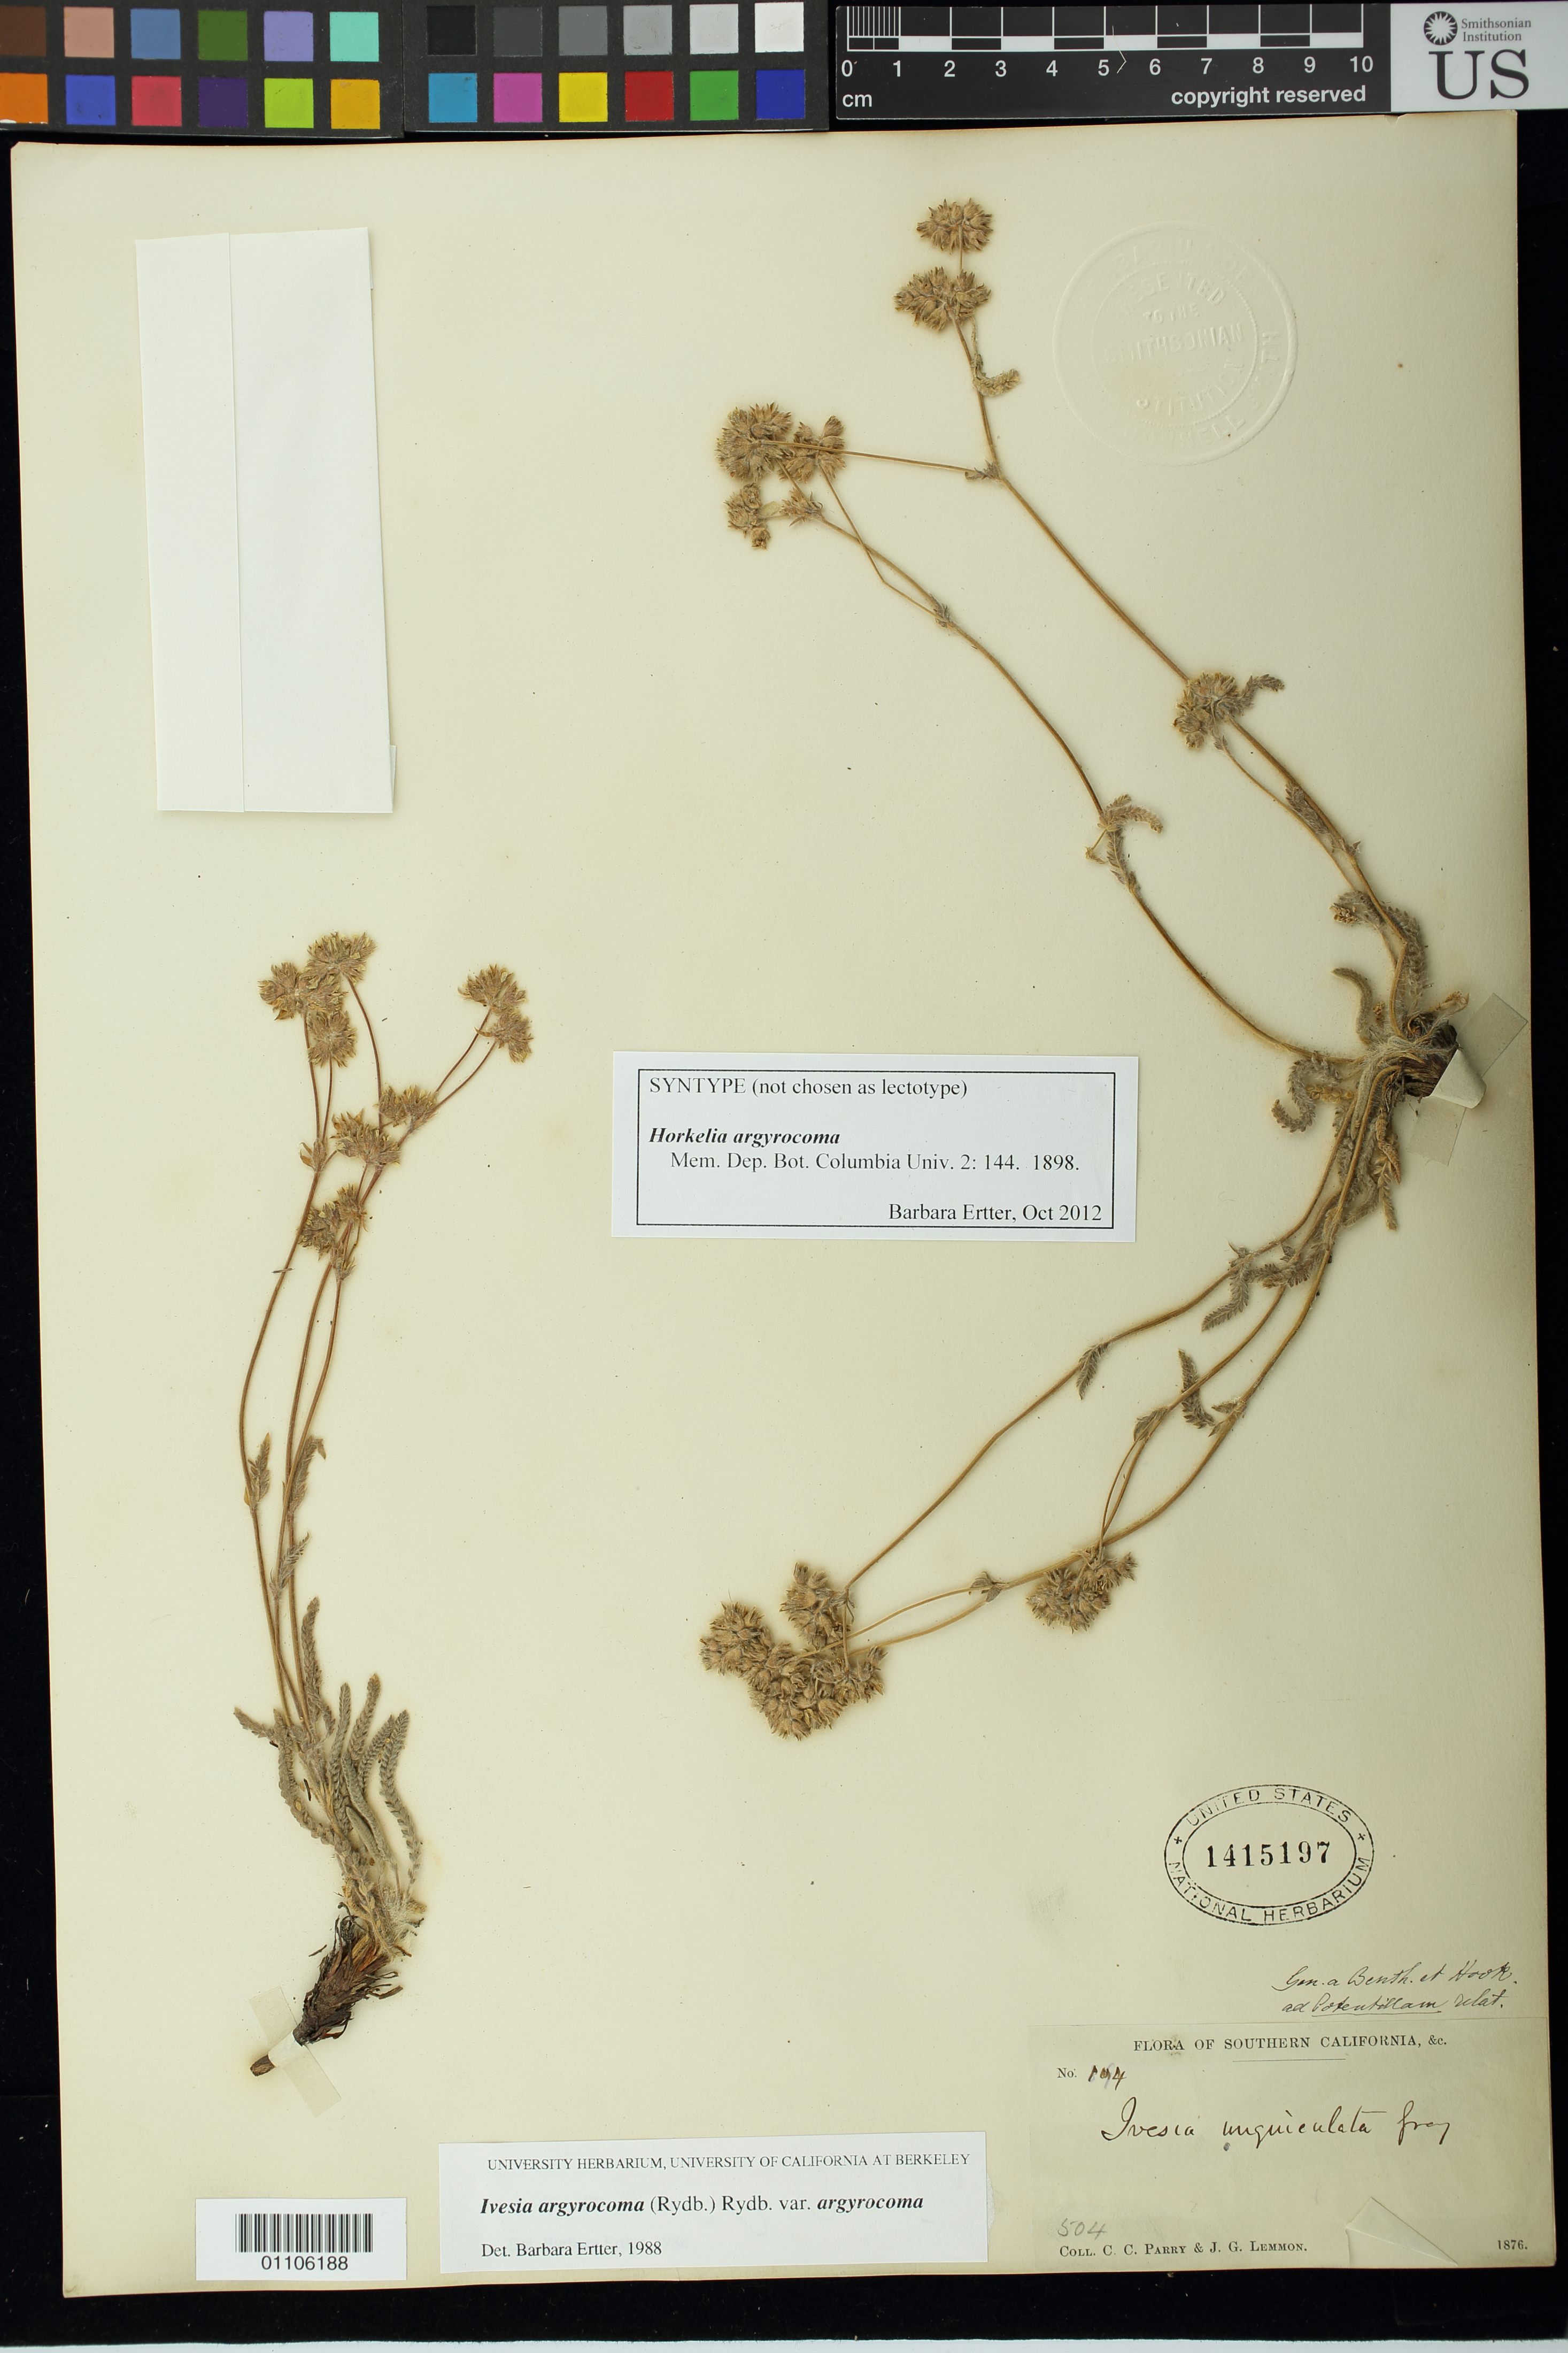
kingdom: Plantae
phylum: Tracheophyta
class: Magnoliopsida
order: Rosales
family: Rosaceae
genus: Horkelia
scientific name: Horkelia argyrocoma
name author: Rydb.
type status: Syntype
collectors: C. C. Parry & J. G. Lemmon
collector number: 104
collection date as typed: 1876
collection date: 1876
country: United States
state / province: California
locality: Southern California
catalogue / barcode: US 1415197